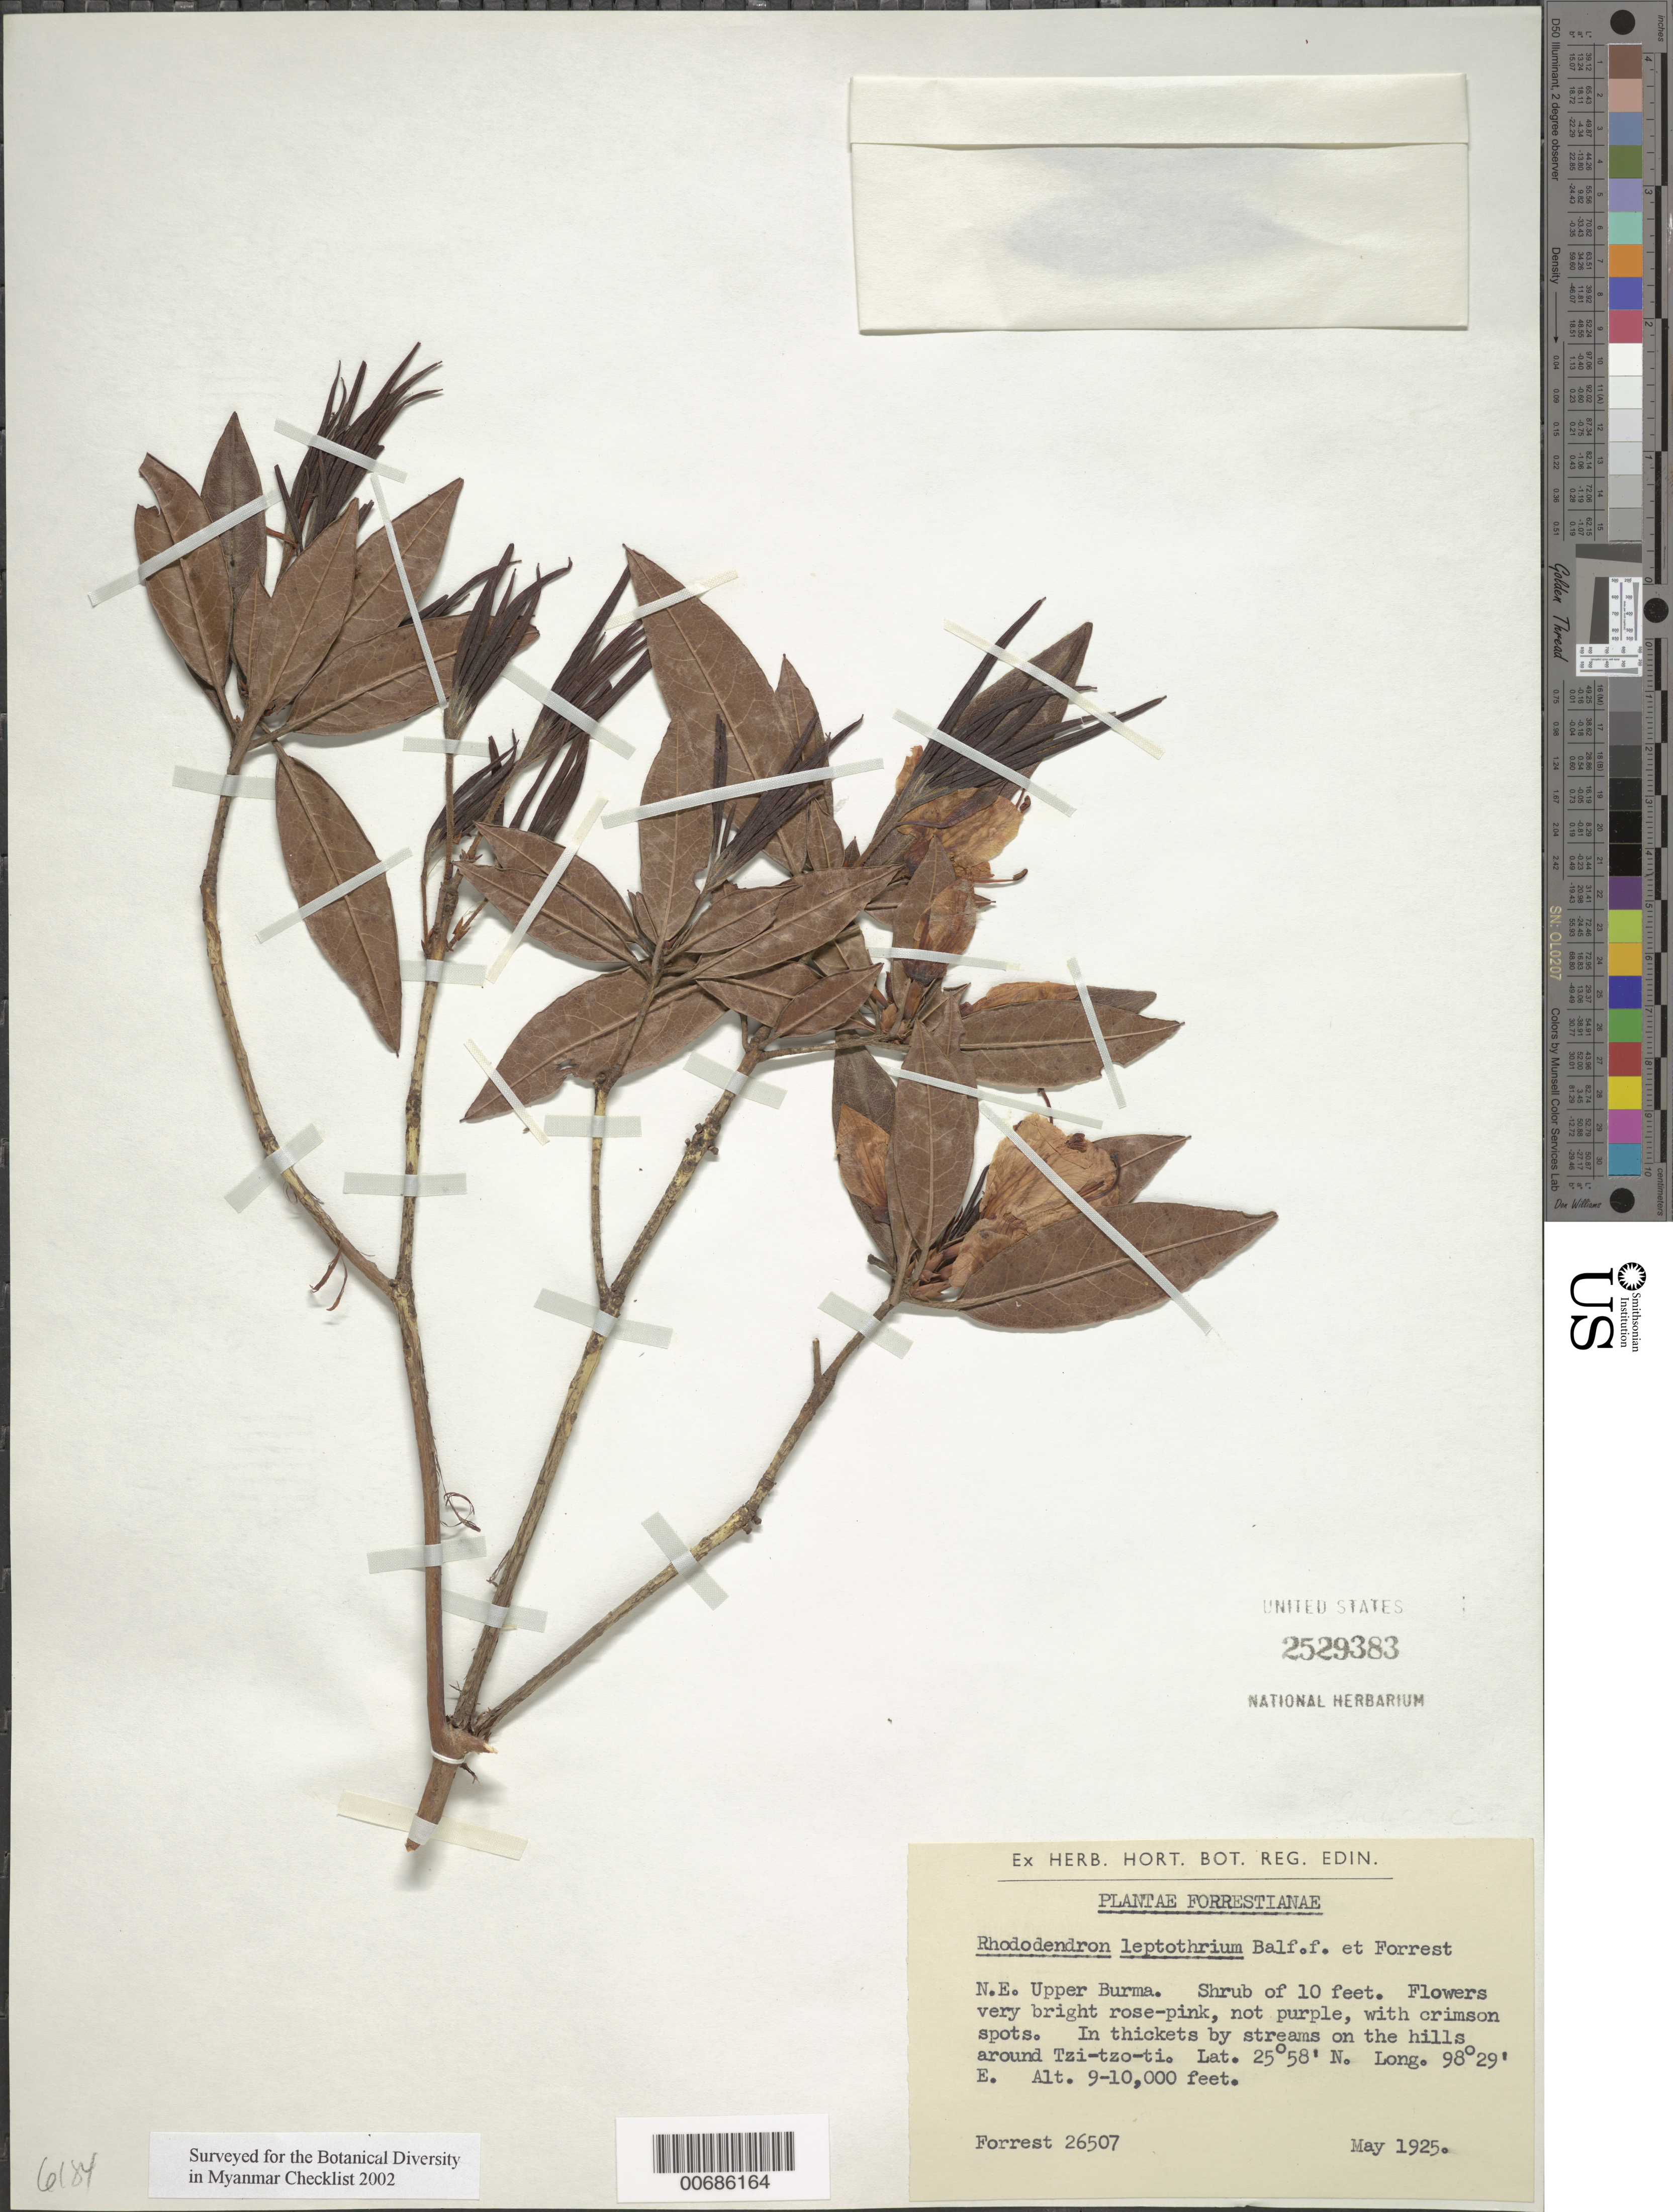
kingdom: Plantae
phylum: Tracheophyta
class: Magnoliopsida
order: Ericales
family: Ericaceae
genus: Rhododendron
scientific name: Rhododendron leptothrium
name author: Balf. f. & Forrest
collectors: G. Forrest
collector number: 26507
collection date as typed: May 1925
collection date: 1925-05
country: Myanmar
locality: Tzi-tzo-ti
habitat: In thickets by streams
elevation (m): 2743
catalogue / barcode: US 2529383